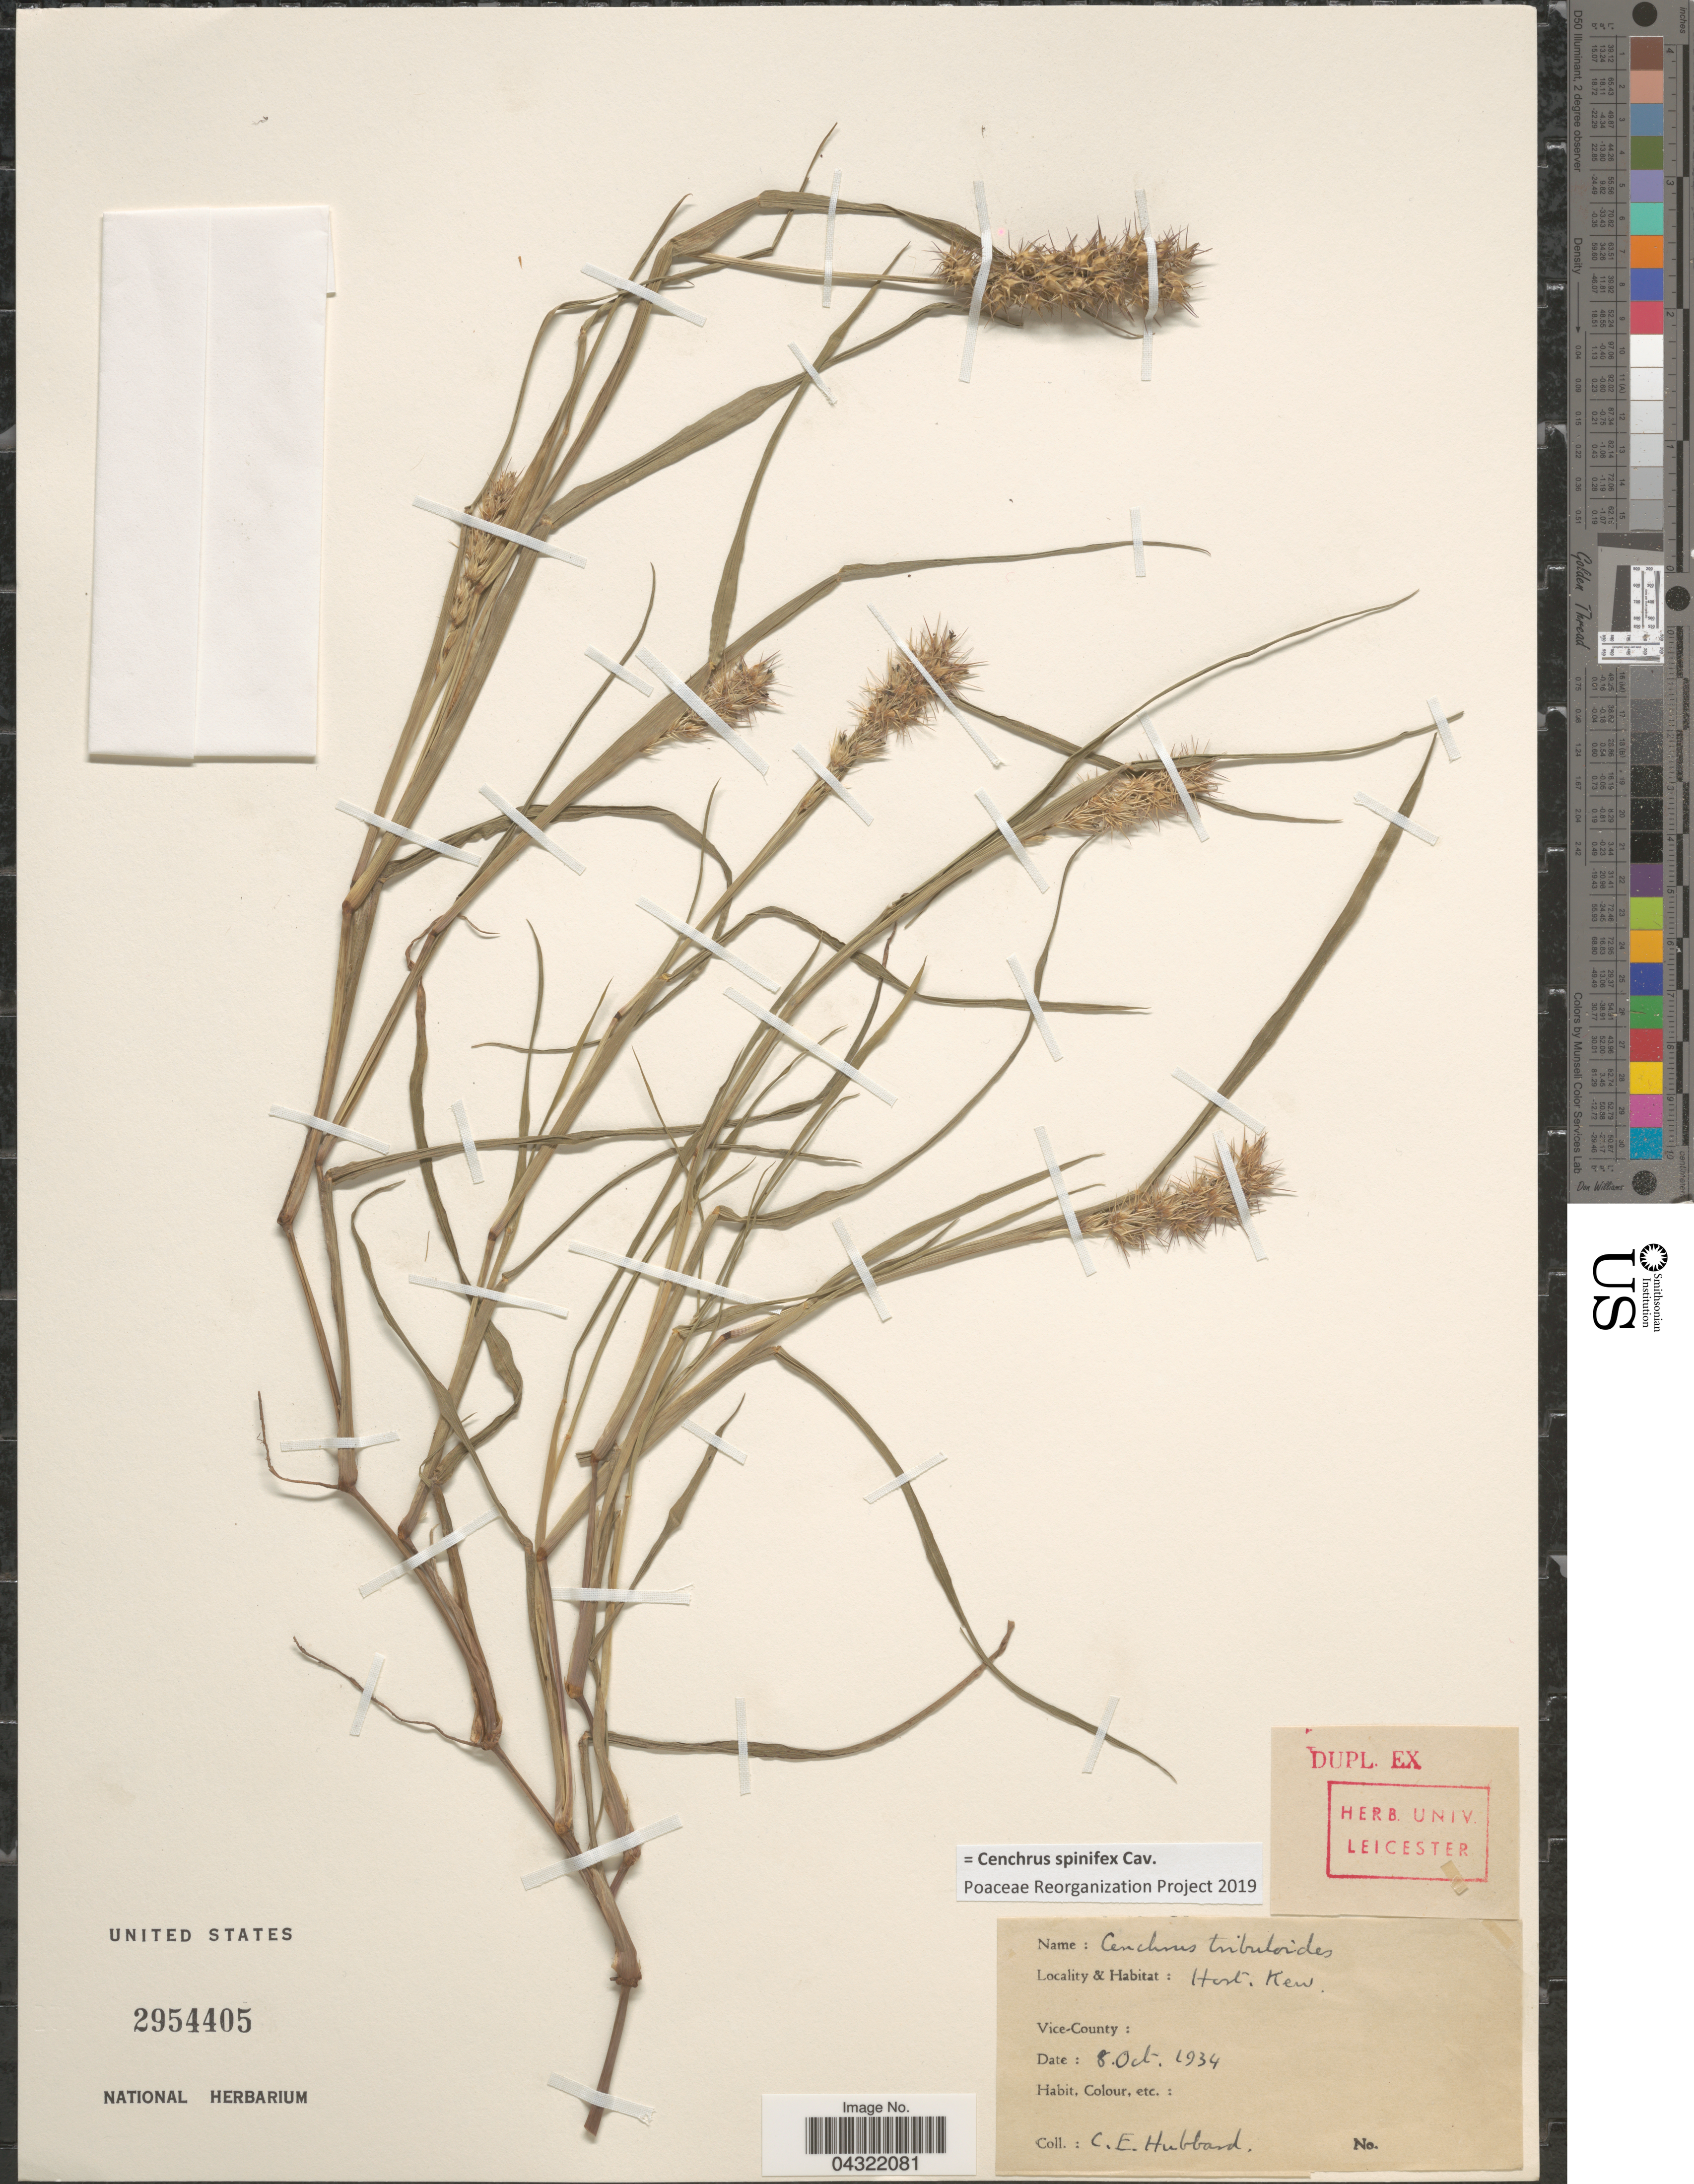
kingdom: Plantae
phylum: Tracheophyta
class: Liliopsida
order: Poales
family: Poaceae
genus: Cenchrus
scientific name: Cenchrus spinifex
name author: Cav.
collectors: C. E. Hubbard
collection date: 1934-10-08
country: United Kingdom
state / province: England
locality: Hort. Kew.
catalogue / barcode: US 2954405